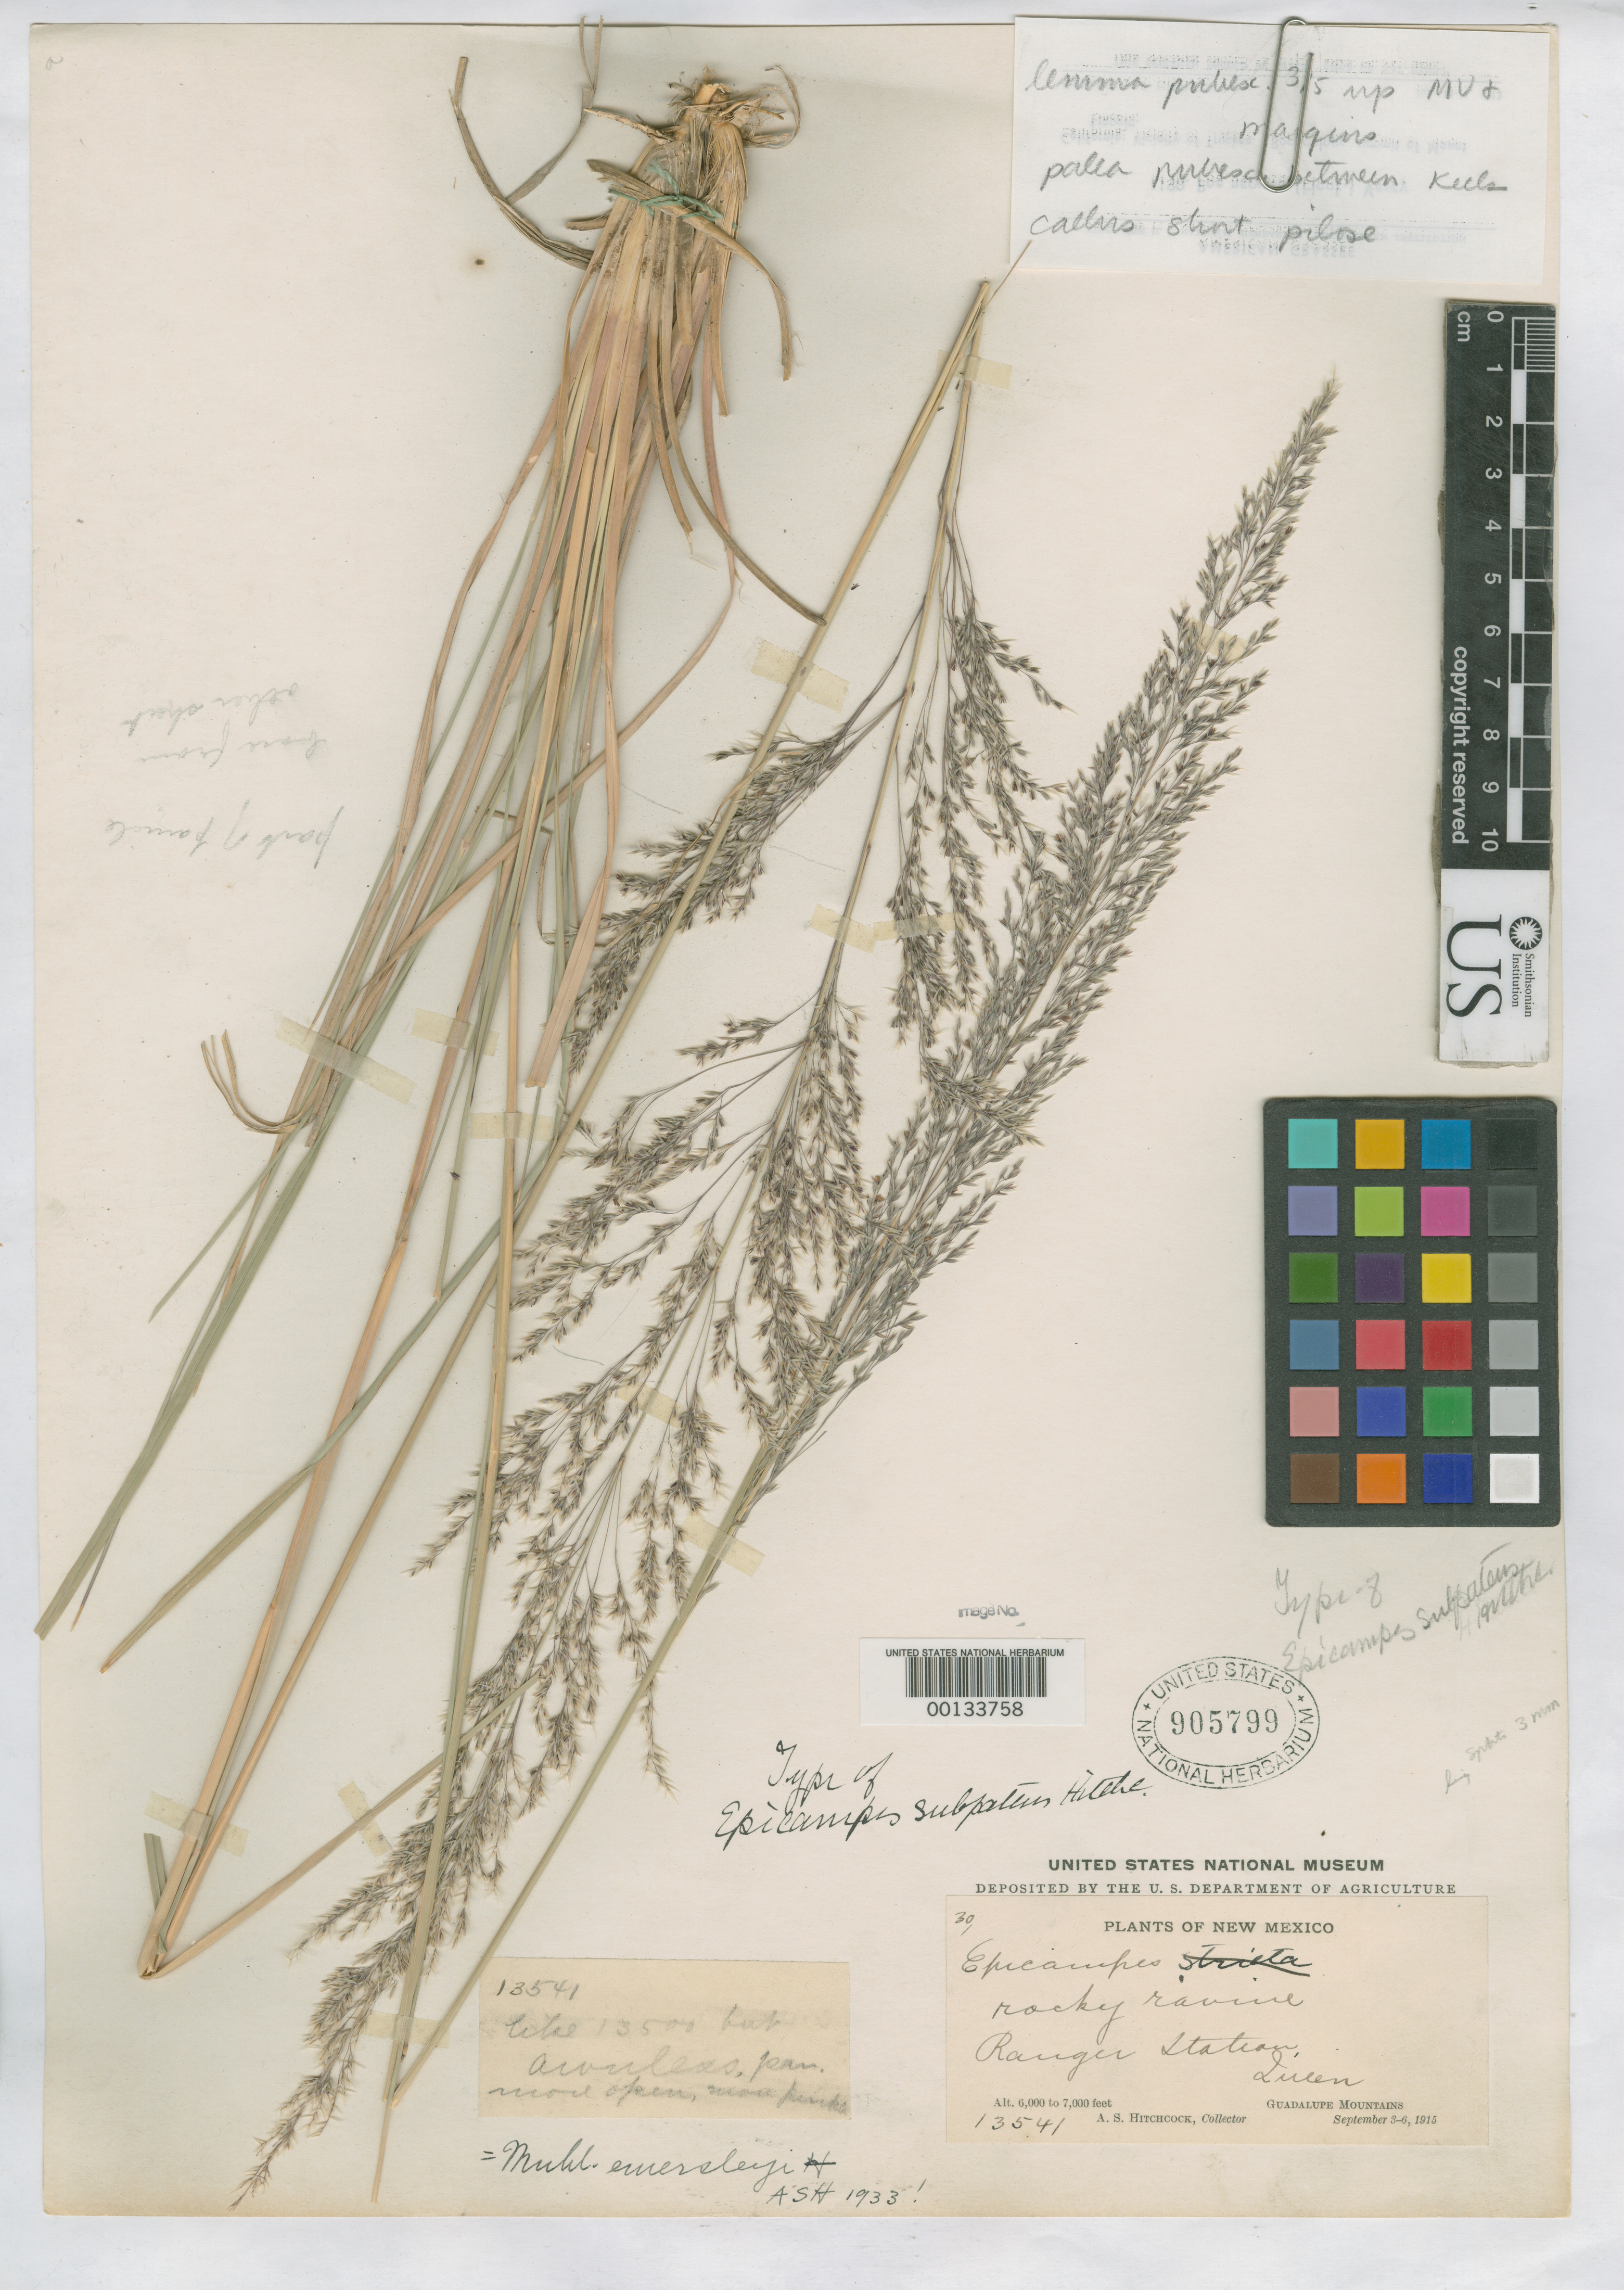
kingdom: Plantae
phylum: Tracheophyta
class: Liliopsida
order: Poales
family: Poaceae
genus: Epicampes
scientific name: Epicampes subpatens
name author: Hitchc.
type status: Holotype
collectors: A. S. Hitchcock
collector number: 13541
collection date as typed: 03 Sep 1915 to 06 Sep 1915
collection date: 1915-09-03/1915-09-06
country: United States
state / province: New Mexico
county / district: Guadalupe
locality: Near Queen Ranger Station, Guadalupe Mts.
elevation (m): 1829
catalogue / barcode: US 905799